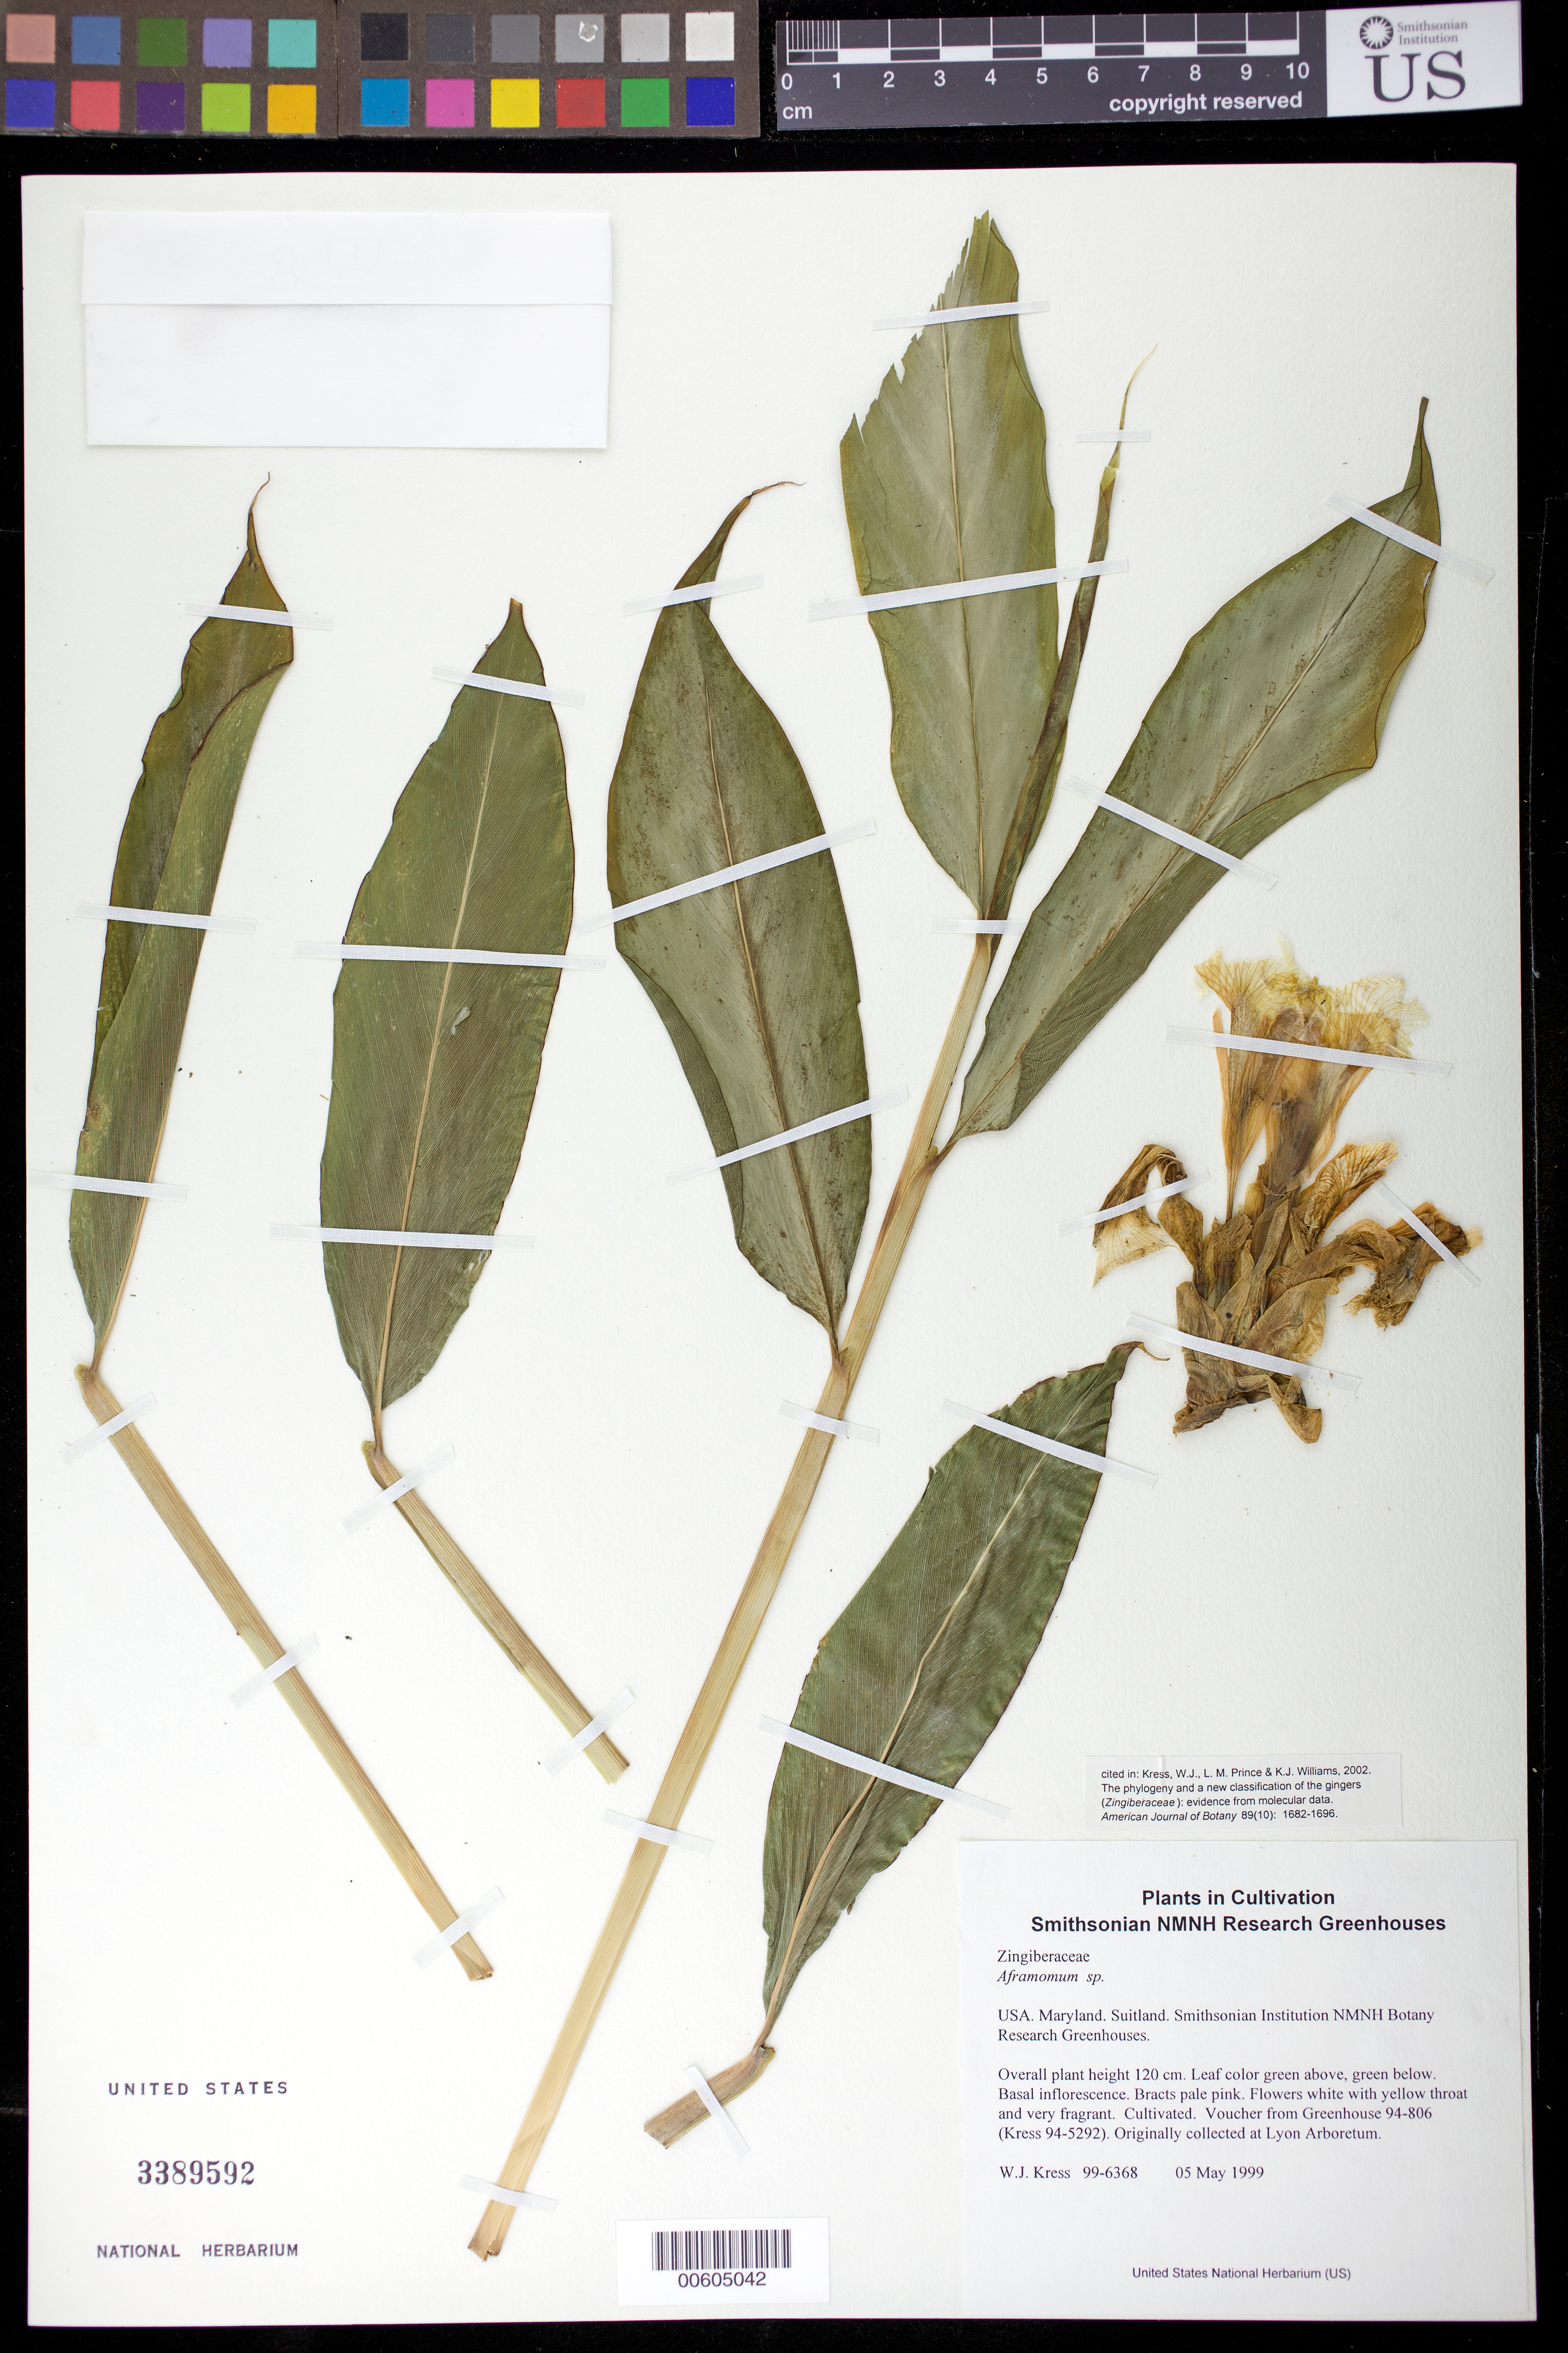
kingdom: Plantae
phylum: Tracheophyta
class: Liliopsida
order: Zingiberales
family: Zingiberaceae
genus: Aframomum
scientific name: Aframomum sp.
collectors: W. J. Kress & M. Bordelon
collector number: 99-6368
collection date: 1999-05-05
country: United States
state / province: Maryland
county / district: Prince George's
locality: NMNH Botany Research Greenhouses. Suitland.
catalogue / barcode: US 3389592